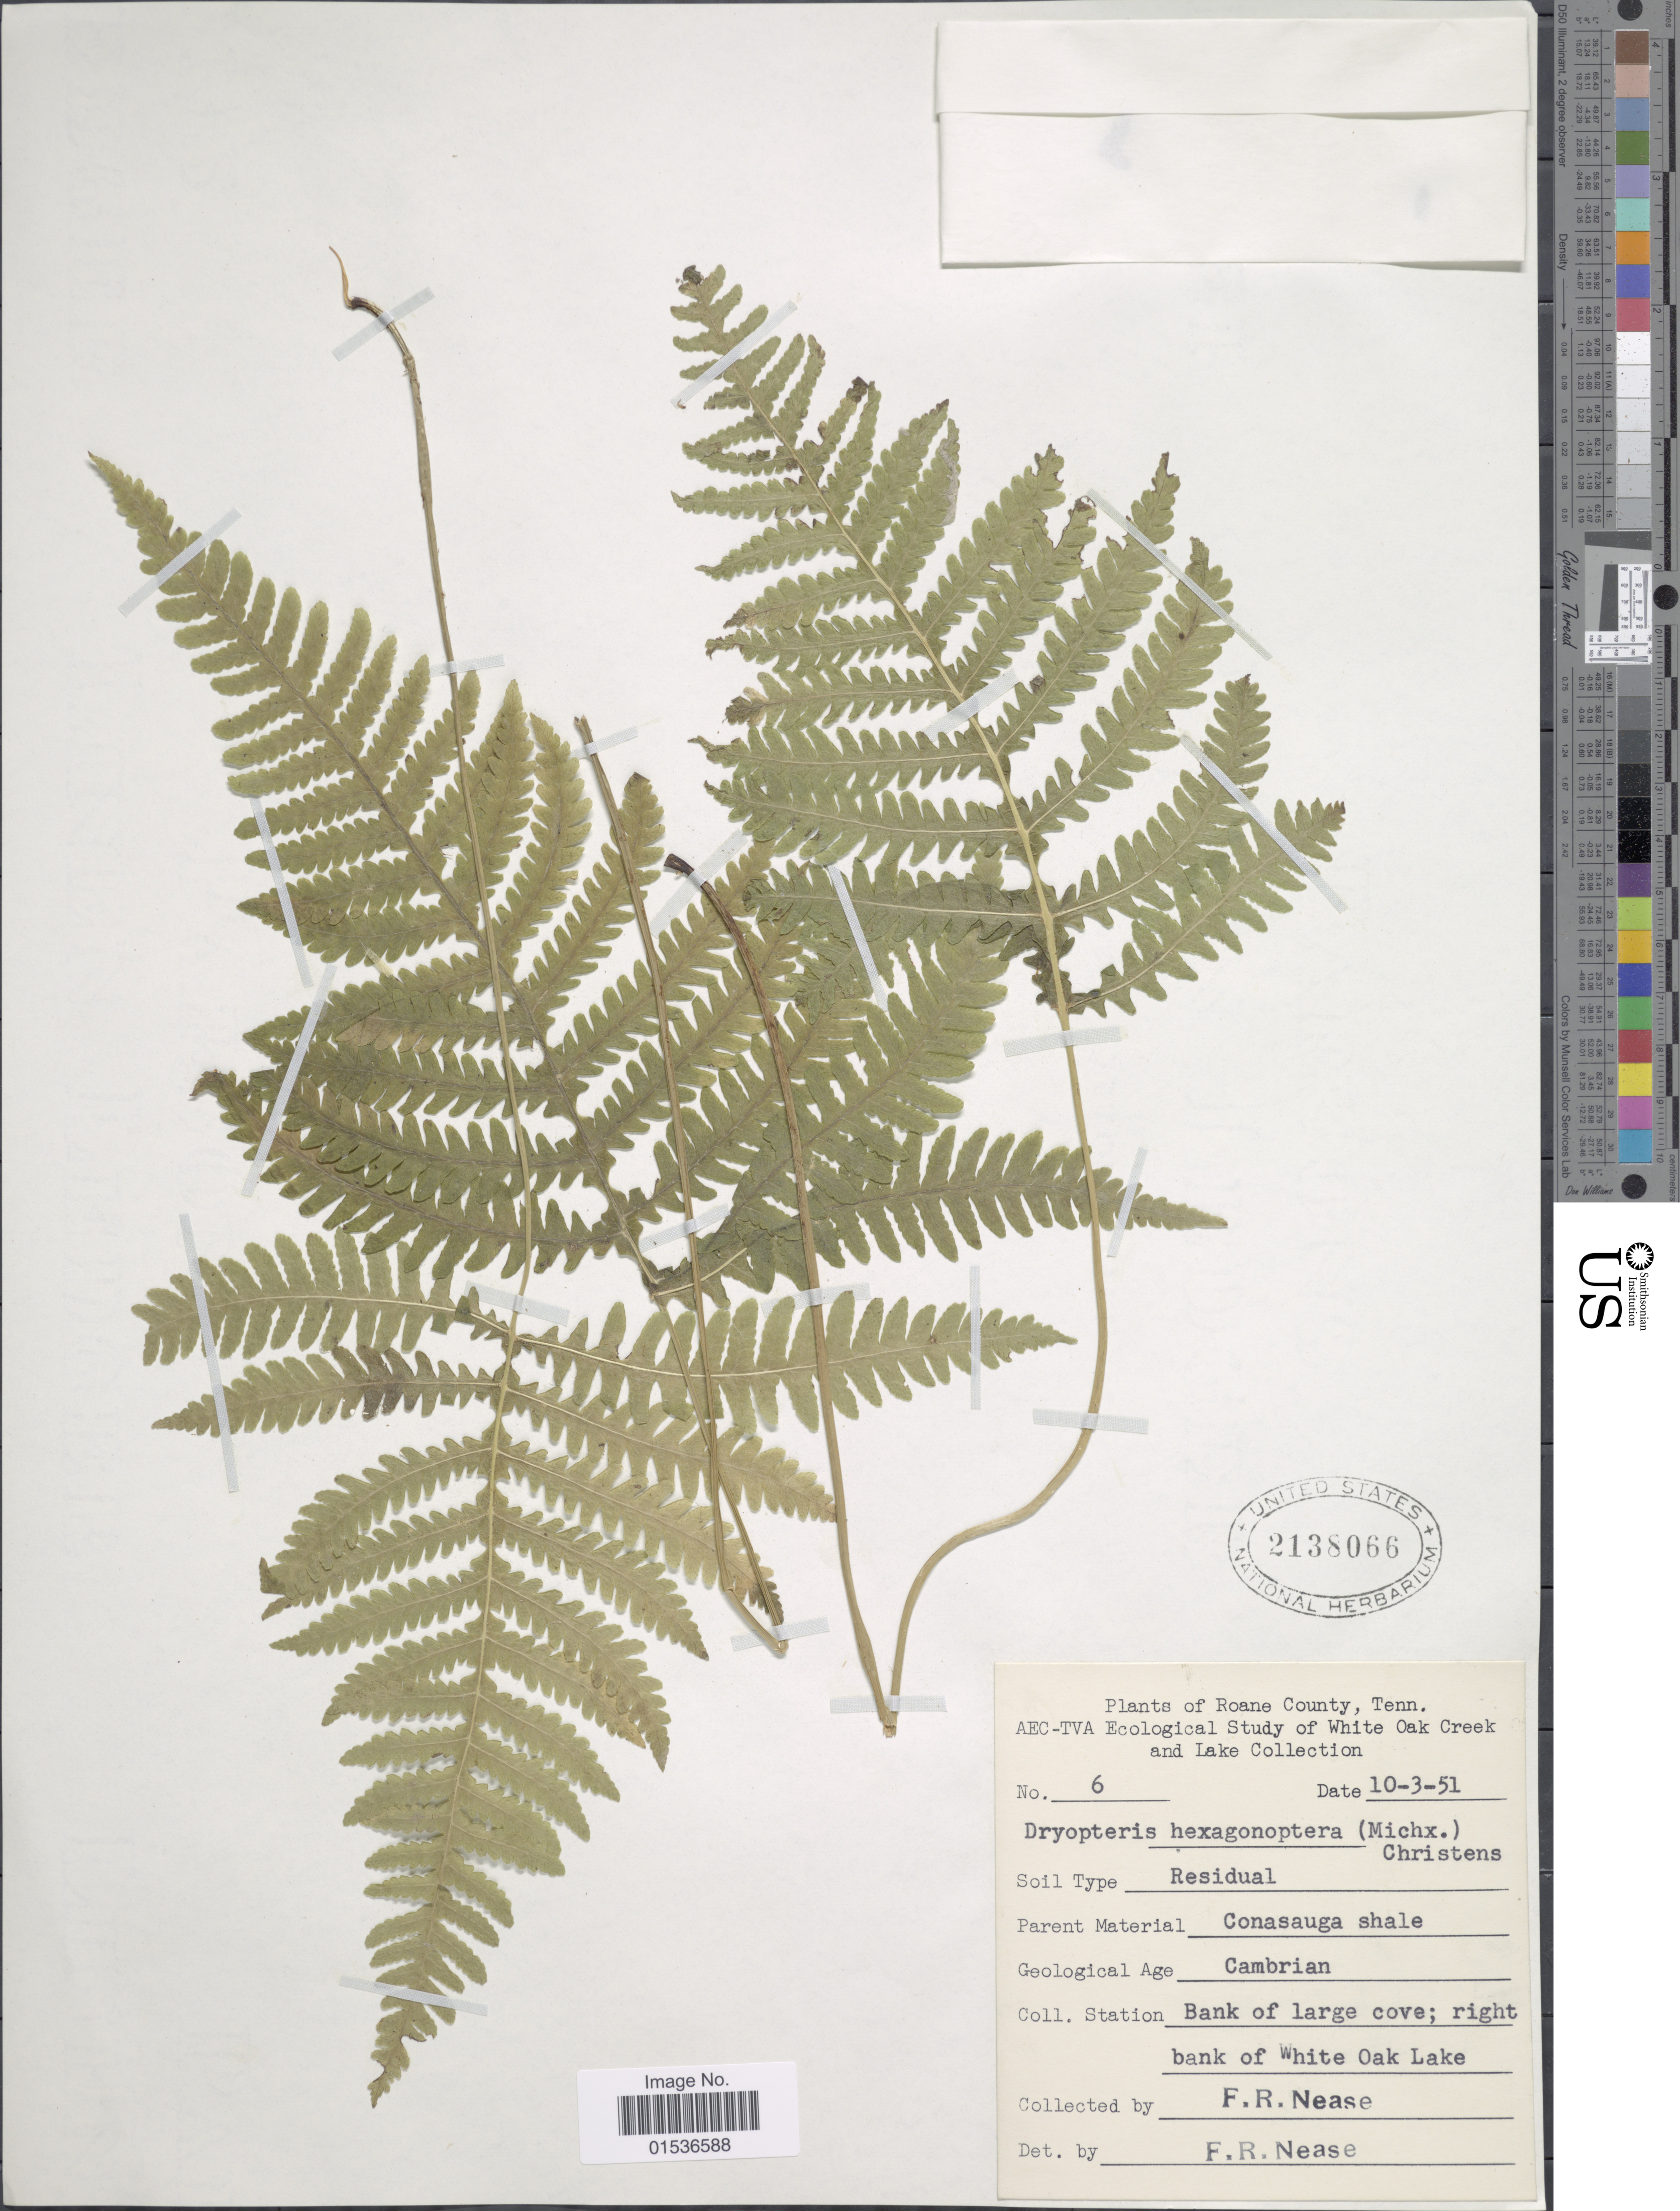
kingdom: Plantae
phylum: Tracheophyta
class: Polypodiopsida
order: Polypodiales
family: Thelypteridaceae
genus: Phegopteris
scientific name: Phegopteris hexagonoptera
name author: (Michx.) Fée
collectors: F. Nease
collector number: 6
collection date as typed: Transcribed d/m/y: 3/10/51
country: United States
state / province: Tennessee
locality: Roane County, Tenn. White Oak Creek and Lake. Bank of large cove; right bank of White Oak Lake.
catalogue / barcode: US 2138066